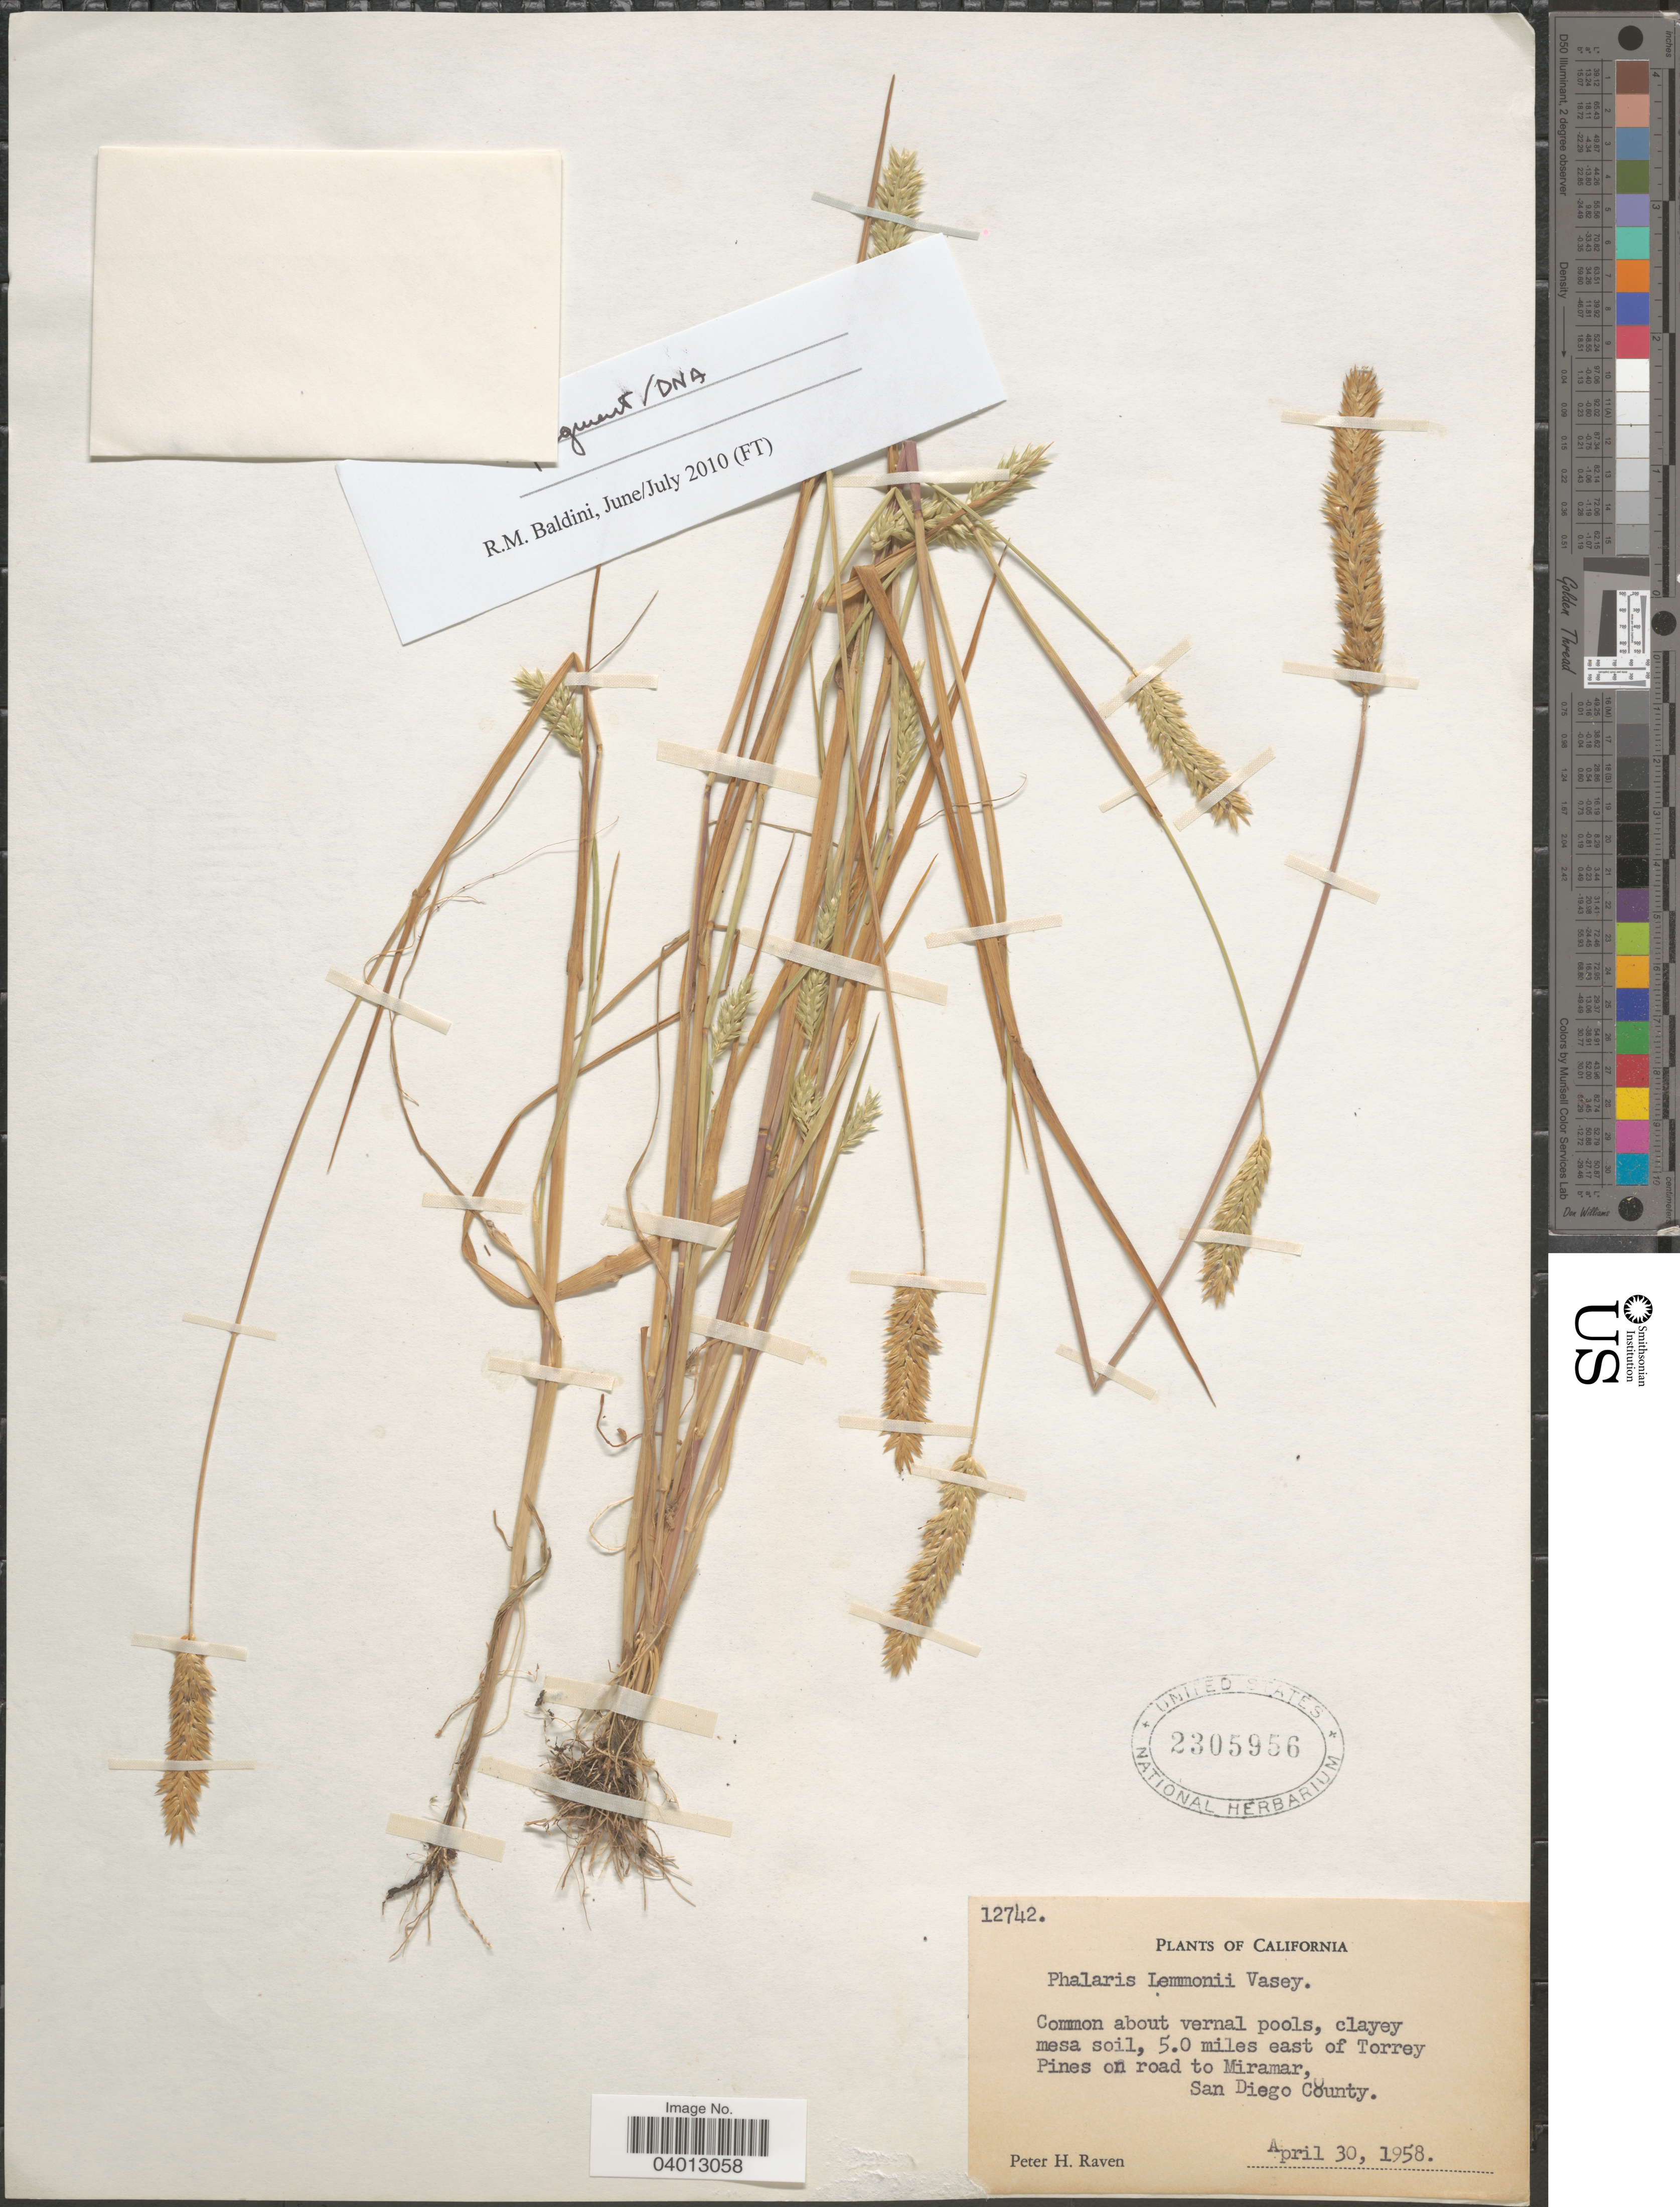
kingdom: Plantae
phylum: Tracheophyta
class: Liliopsida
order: Poales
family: Poaceae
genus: Phalaris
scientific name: Phalaris lemmonii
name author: Vasey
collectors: P. Raven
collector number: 12742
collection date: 1958-04-30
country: United States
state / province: California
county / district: San Diego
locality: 5.0 miles east of Torrey. Pines on road to Miramar, San Diego County.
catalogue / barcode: US 2305956